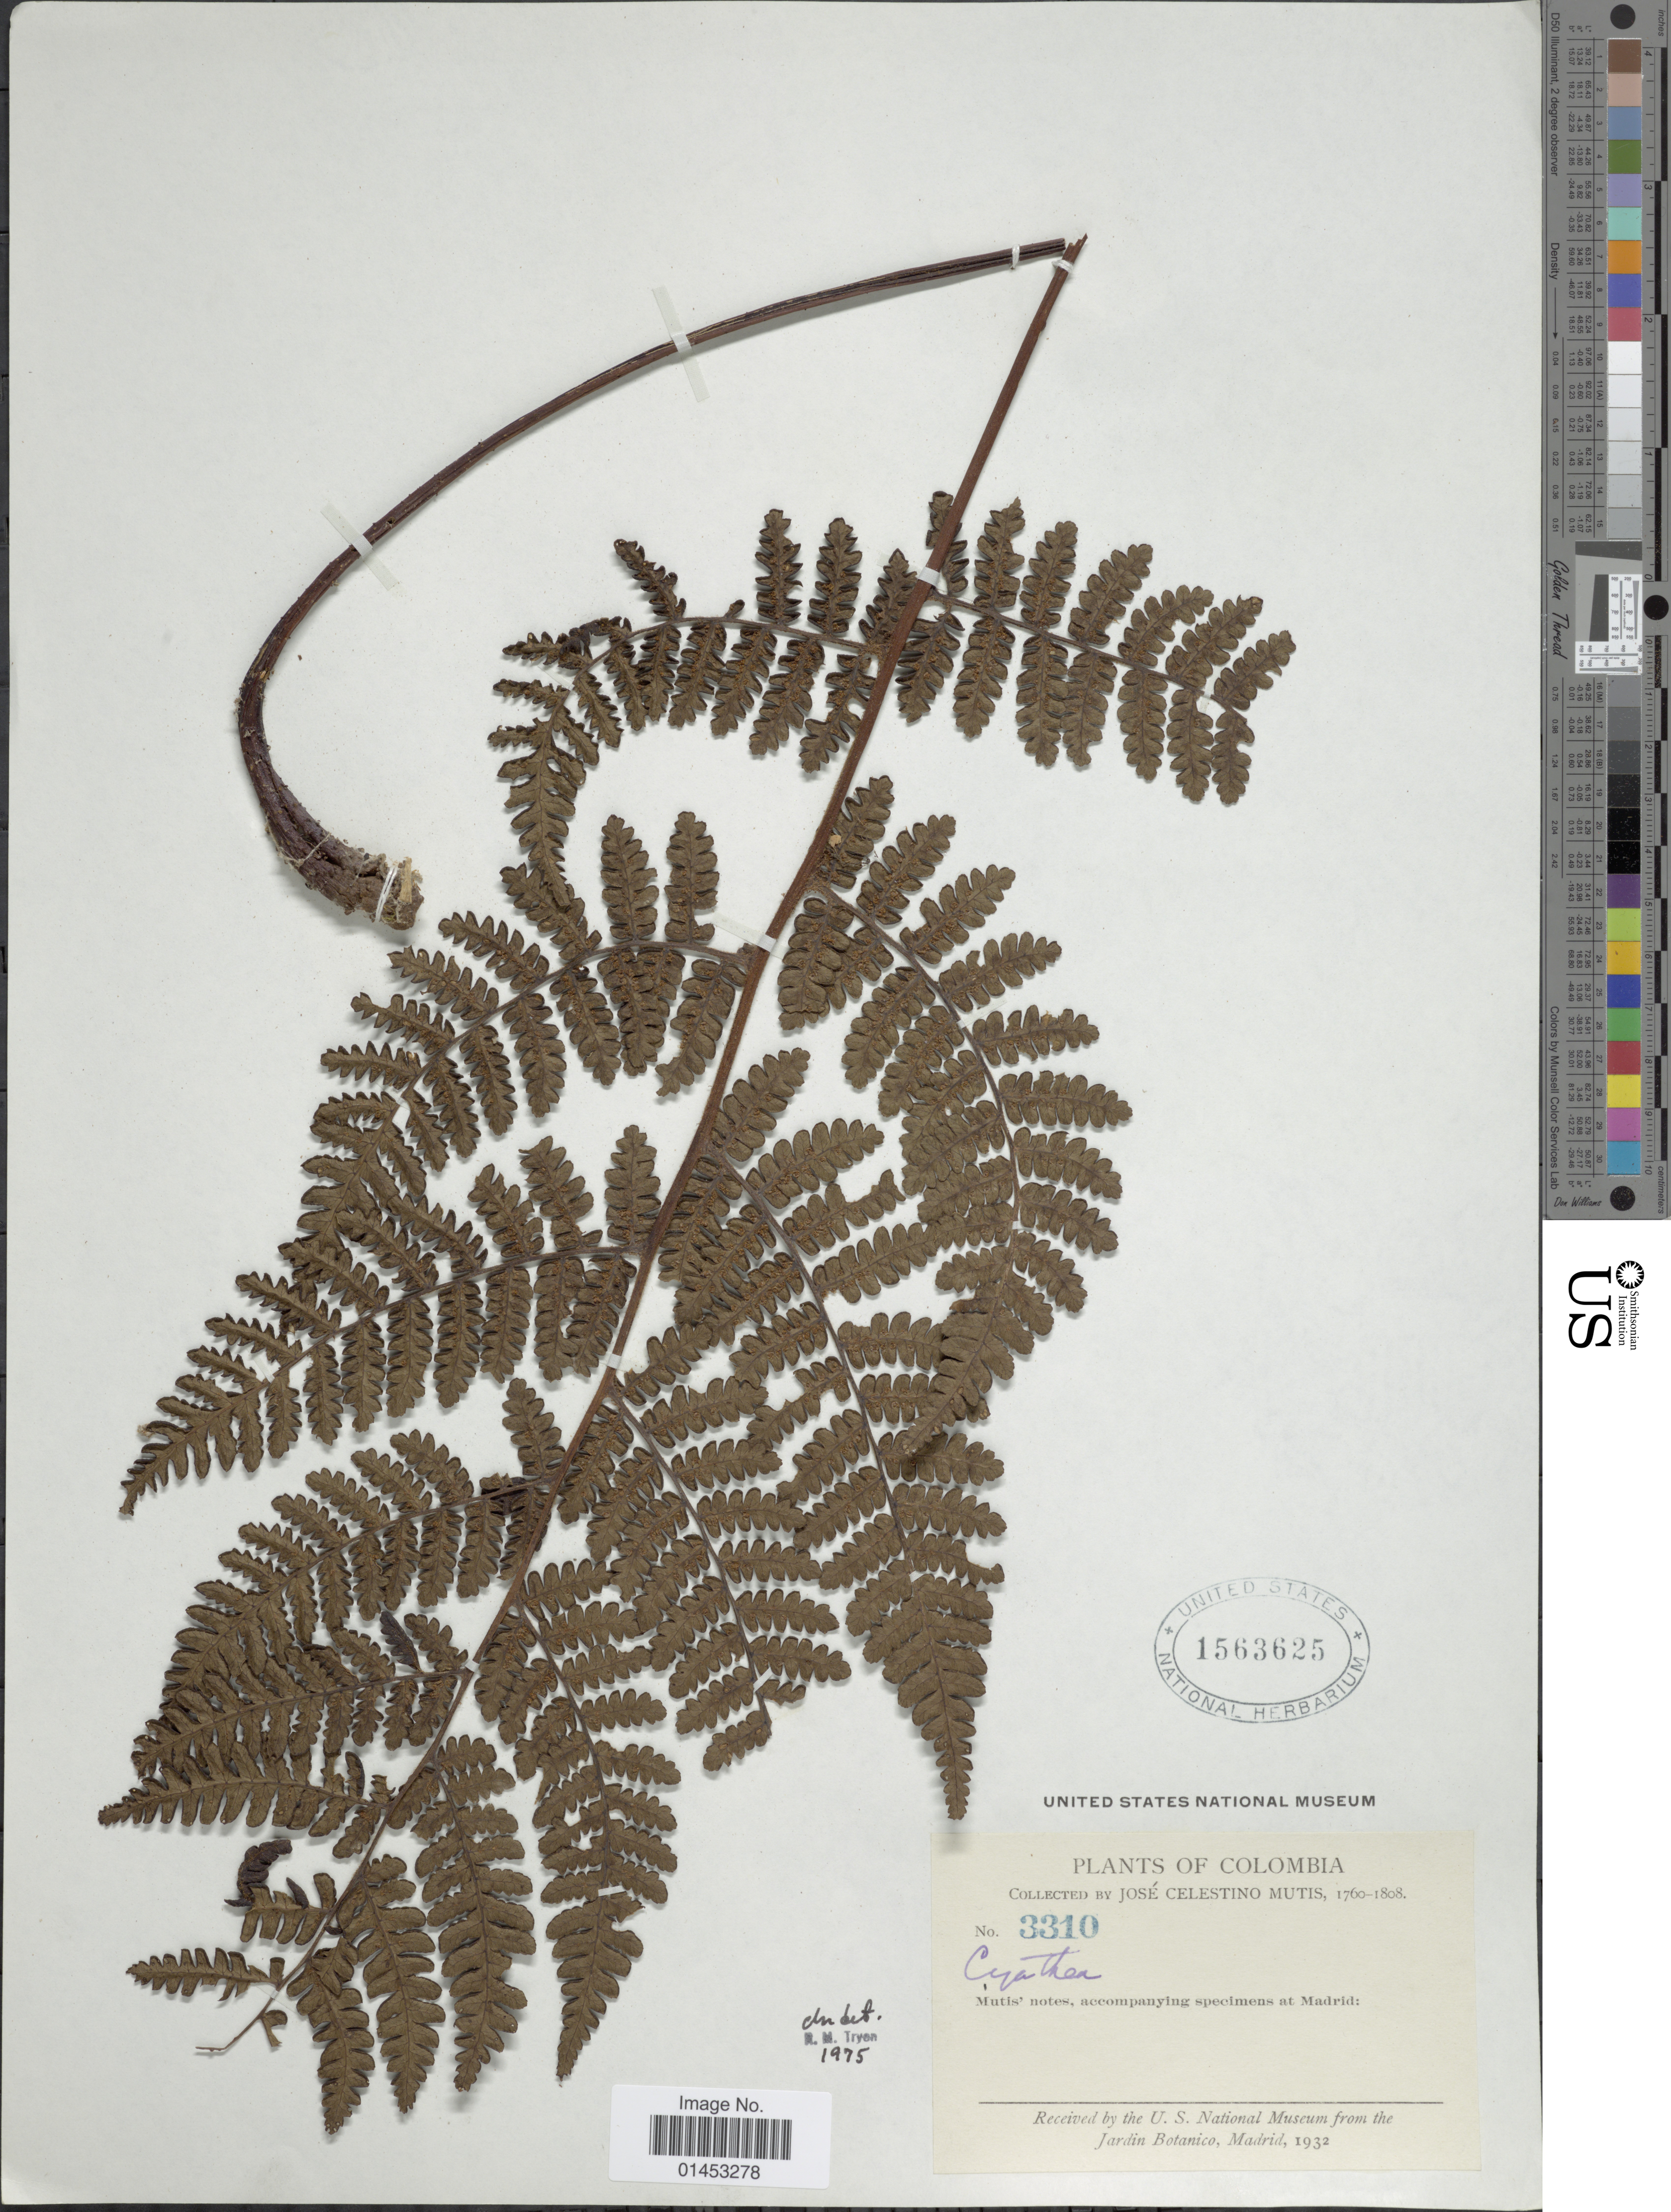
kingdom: Plantae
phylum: Tracheophyta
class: Polypodiopsida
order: Cyatheales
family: Cyatheaceae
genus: Cyathea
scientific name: Cyathea sp.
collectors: J. C. B. Mutis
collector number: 3310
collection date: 1760/1808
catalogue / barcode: US 1563625